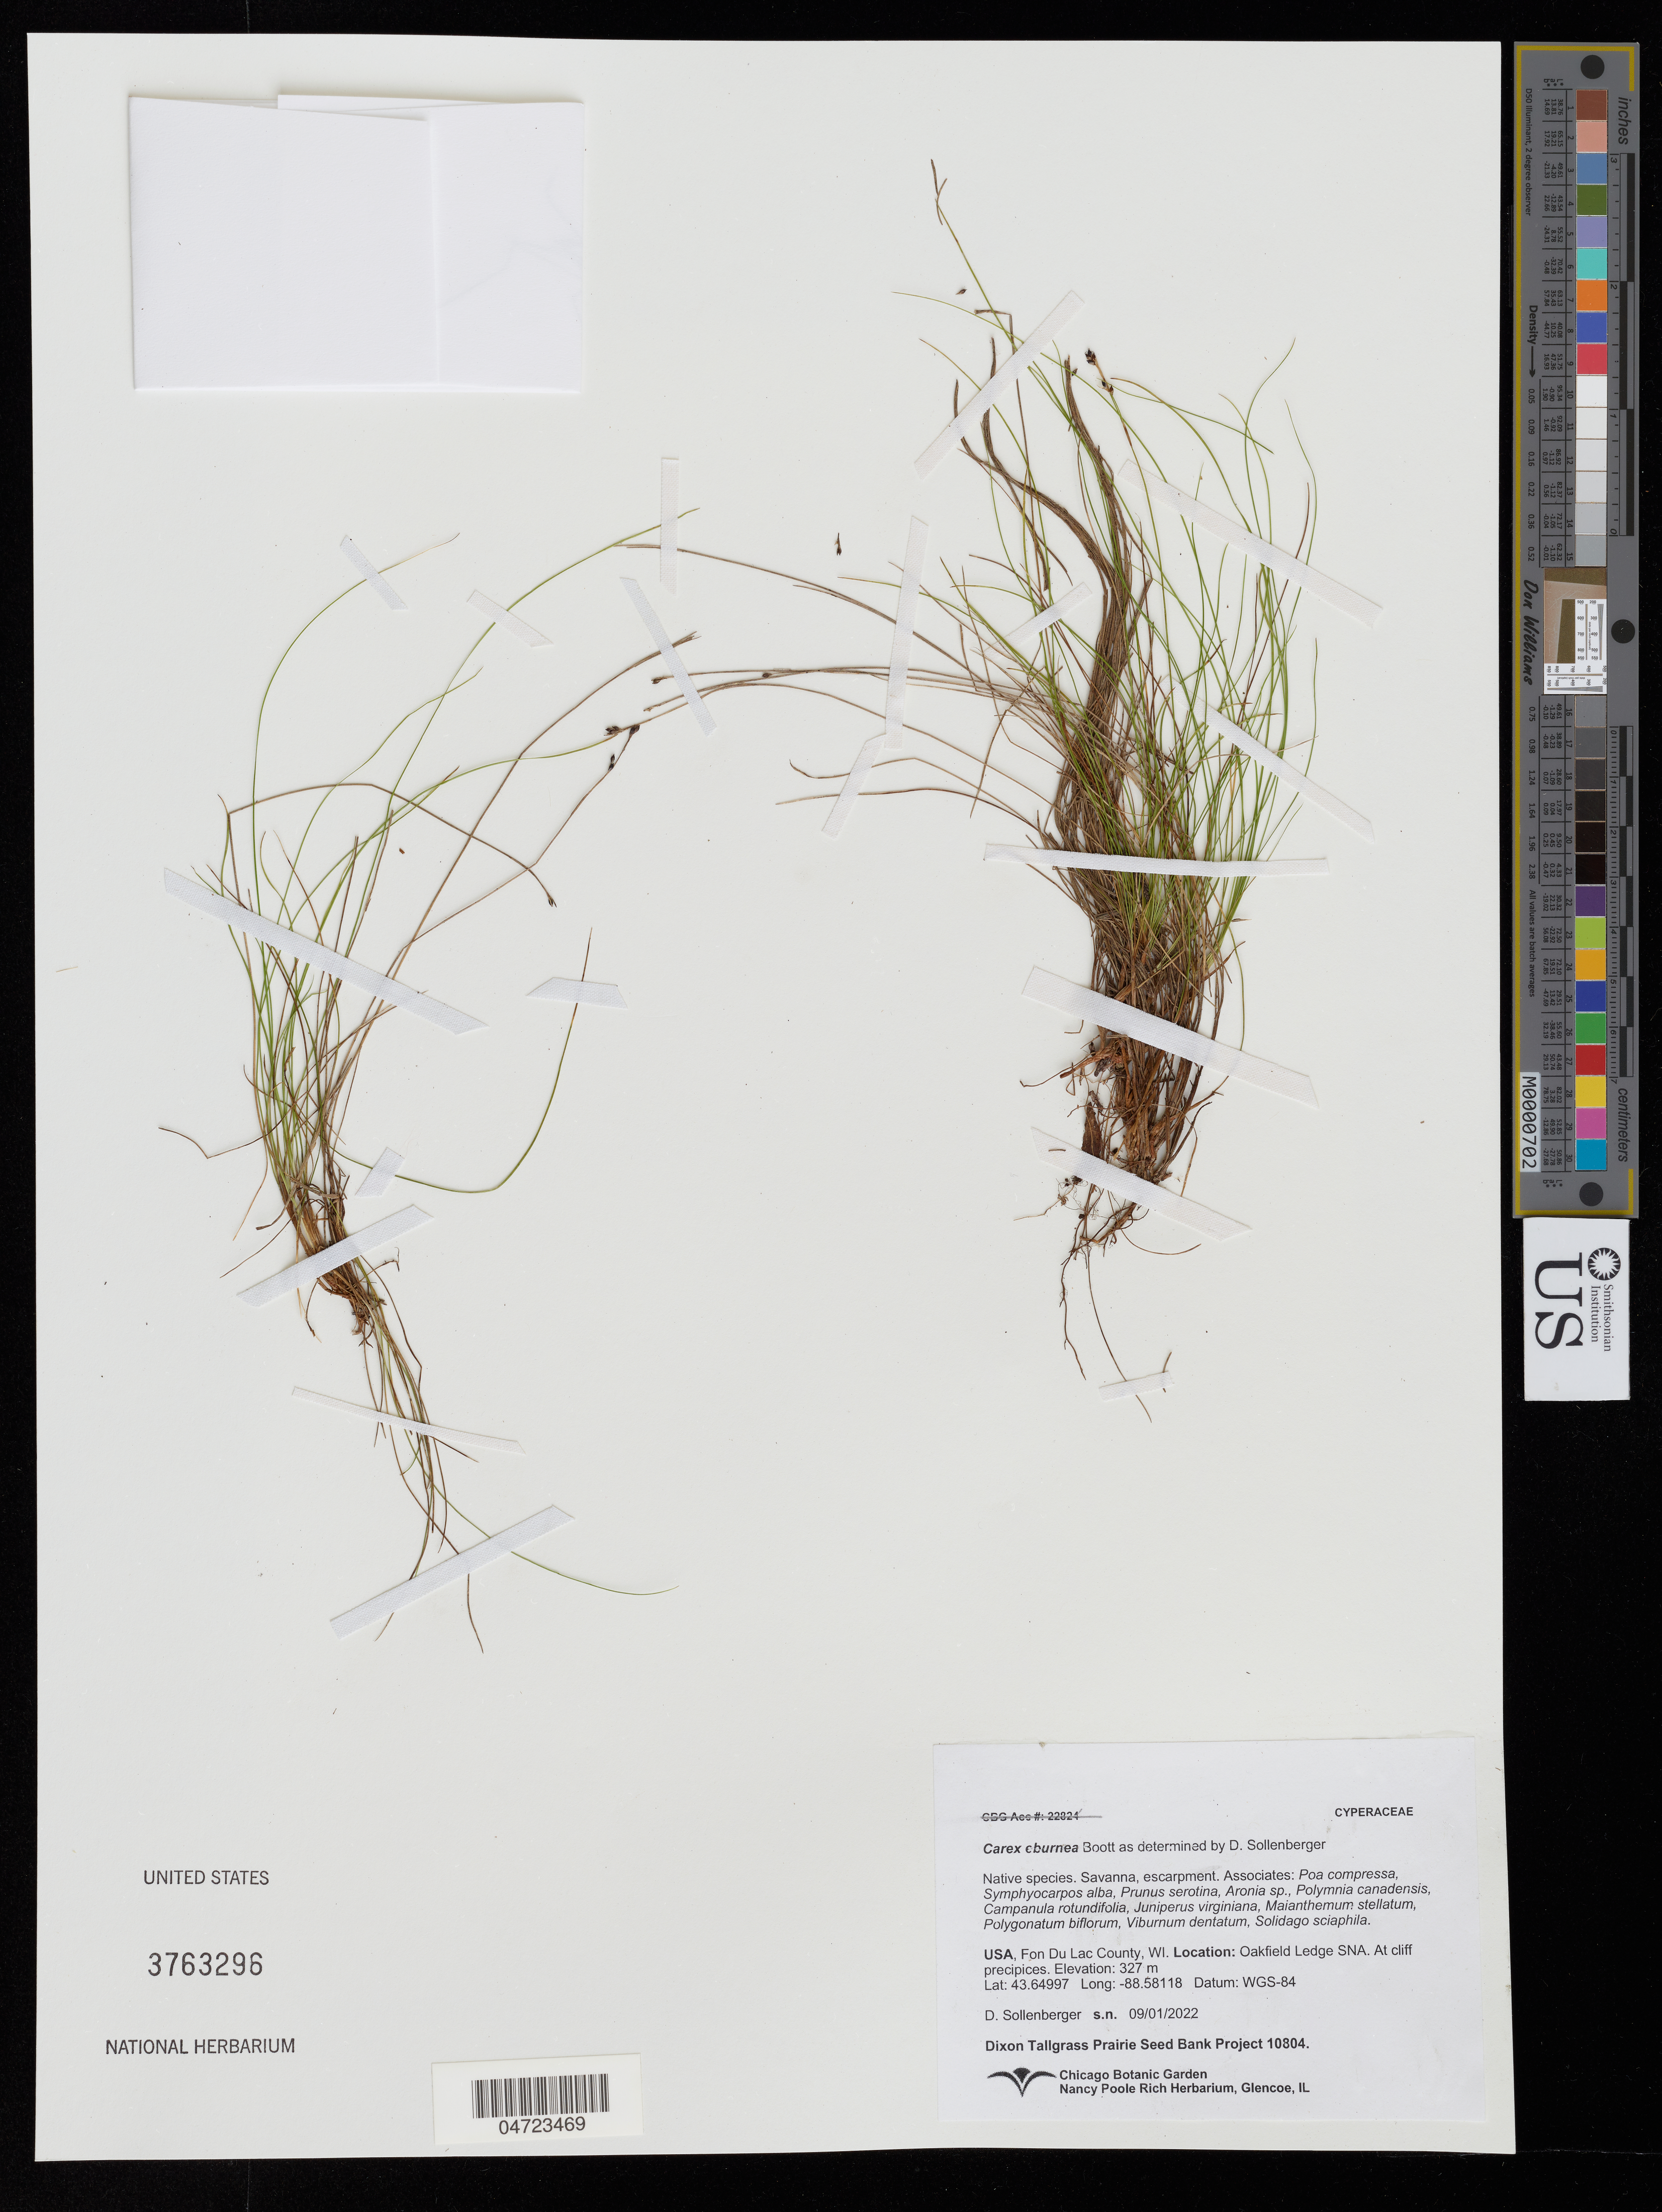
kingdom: Plantae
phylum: Tracheophyta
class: Liliopsida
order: Poales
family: Cyperaceae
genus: Carex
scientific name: Carex eburnea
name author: Boott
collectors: D. Sollenberger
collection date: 2022-09-01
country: United States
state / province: Wisconsin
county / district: Fon du Lac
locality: Fon du Lac County. Oakfield Ledge SNA. At cliff precipices.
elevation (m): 327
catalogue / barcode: US 3763296